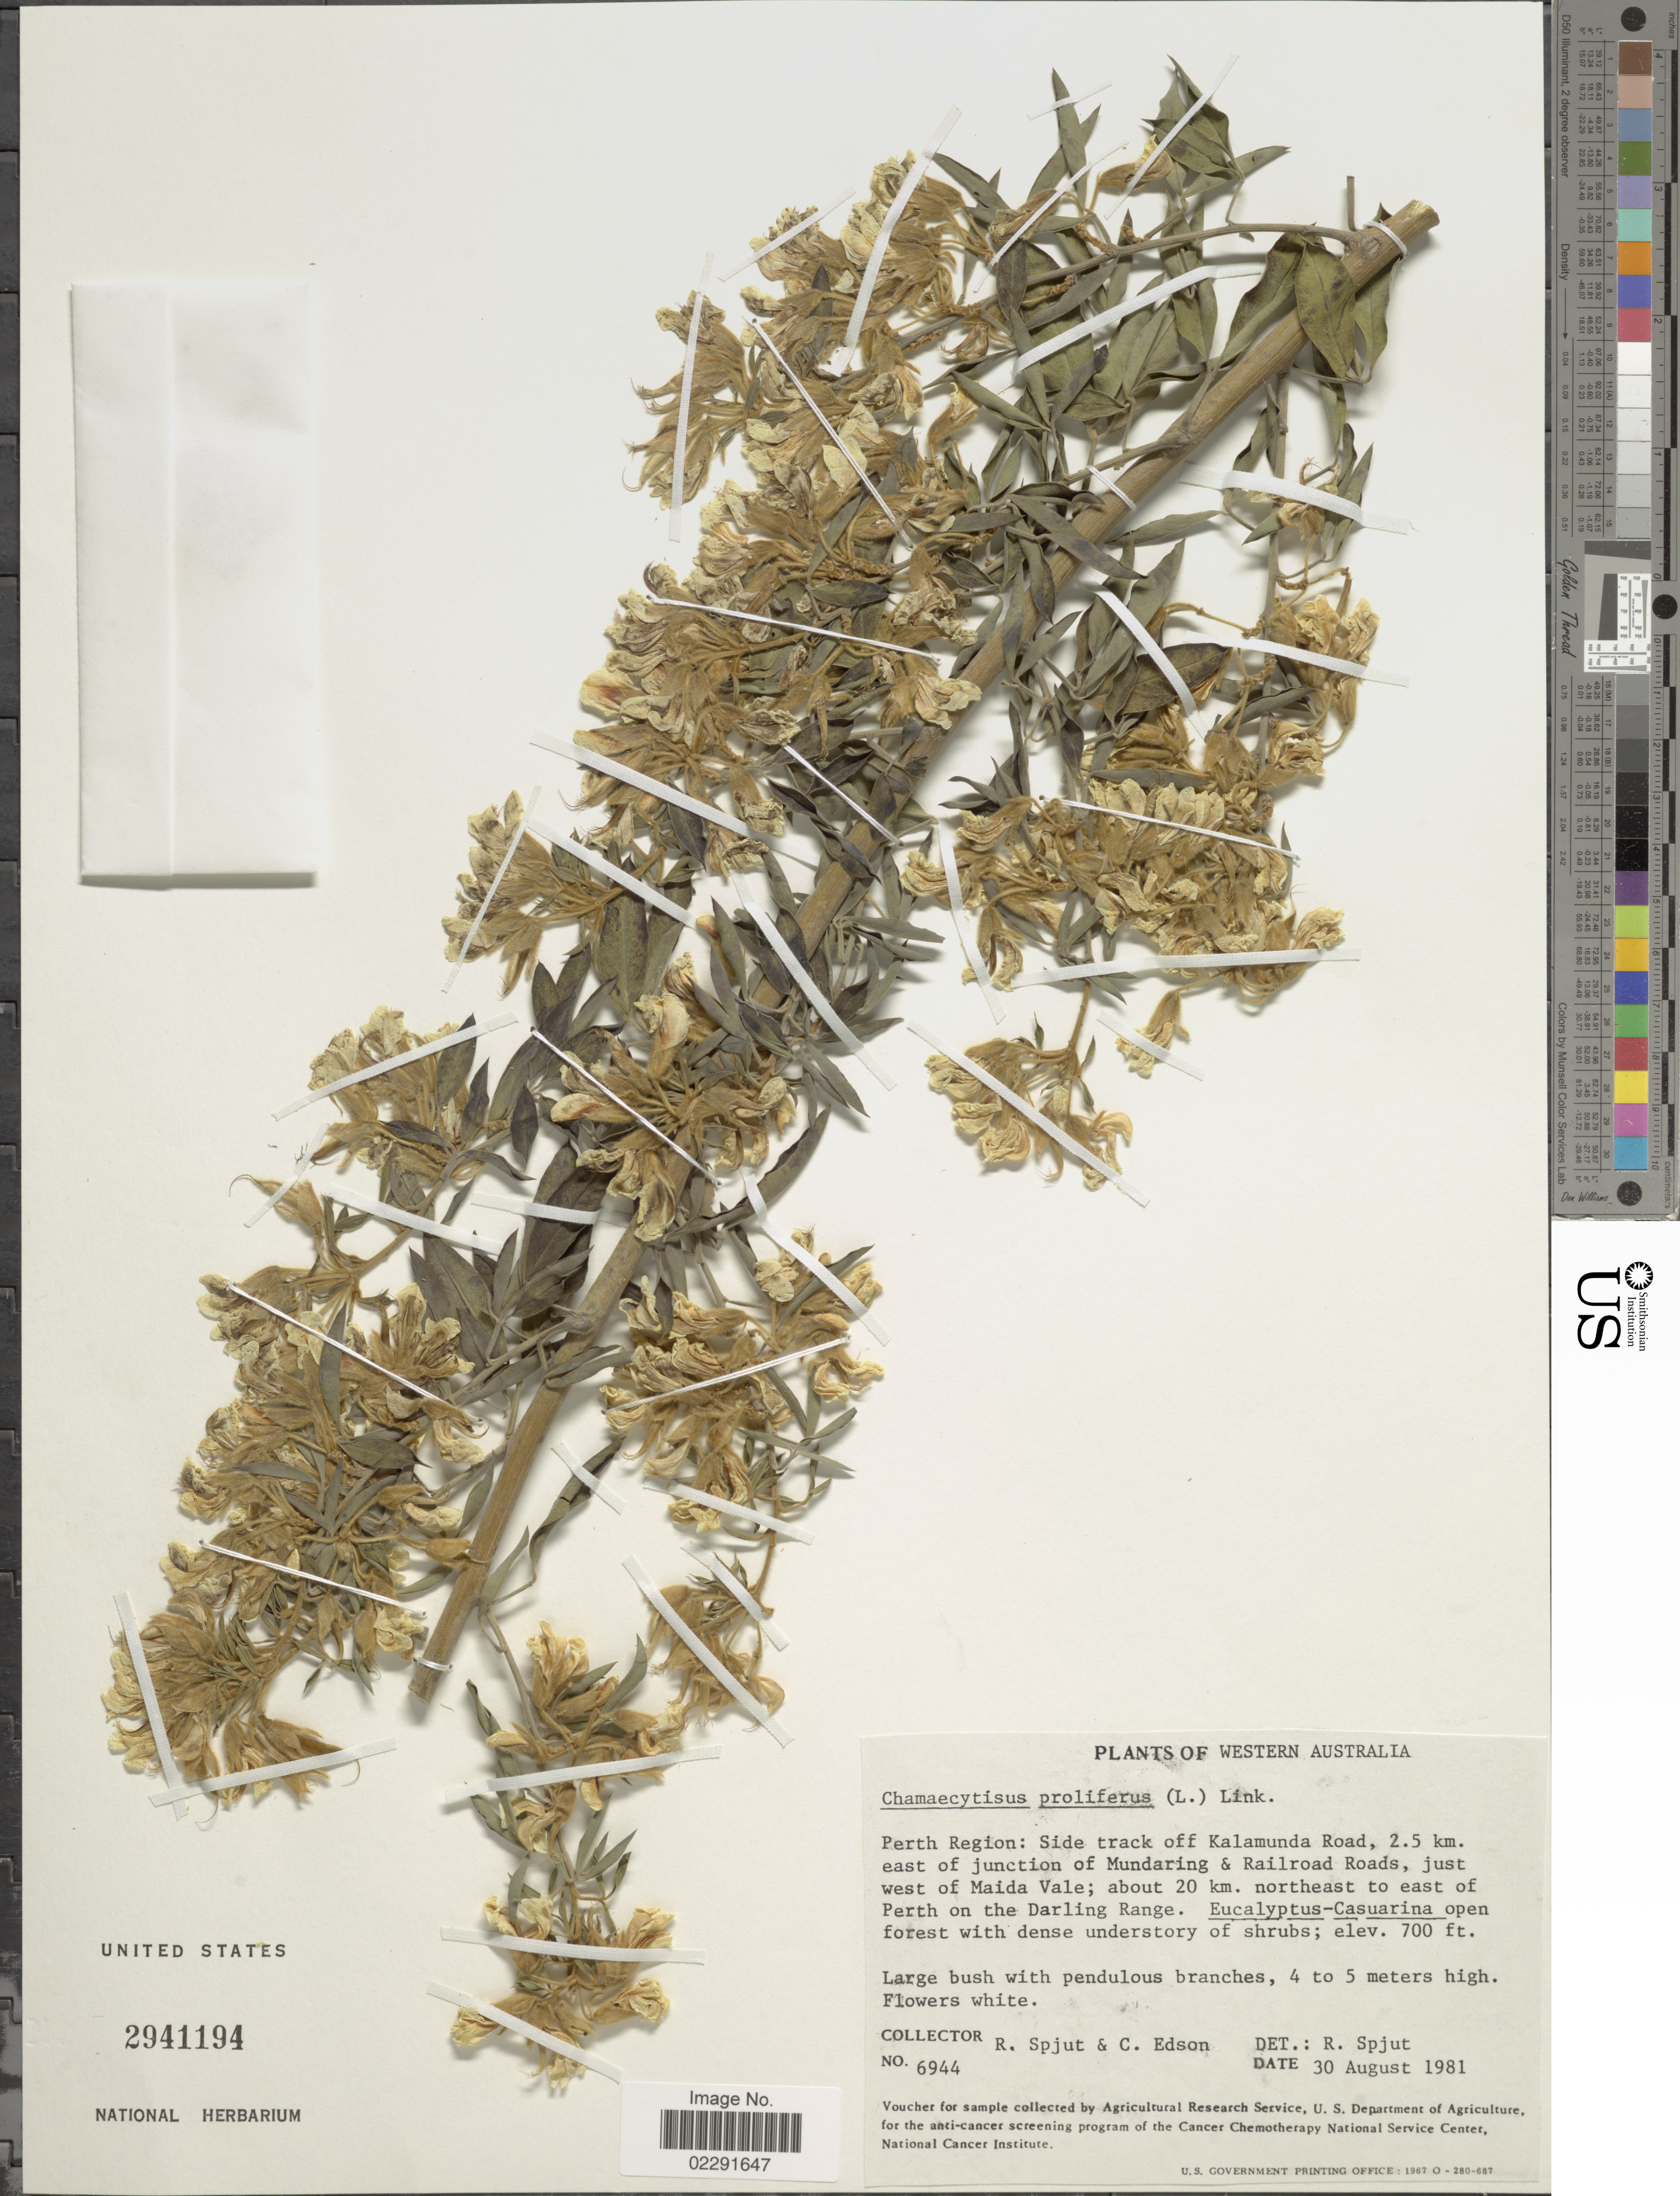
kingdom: Plantae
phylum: Tracheophyta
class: Magnoliopsida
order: Fabales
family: Fabaceae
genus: Cytisus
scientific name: Cytisus prolifer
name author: L. f.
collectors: R. Spjut & C. Edson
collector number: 6944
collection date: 1981-08-30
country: Australia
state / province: Western Australia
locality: Perth Region: Side track off Kalamunda Road, 2.5 km. east of junction of Mundaring & Railroad Roads, just west of Maida Vale; about 20 km. northeast to east of Perth on the Darling Range.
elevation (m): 213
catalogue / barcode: US 2941194